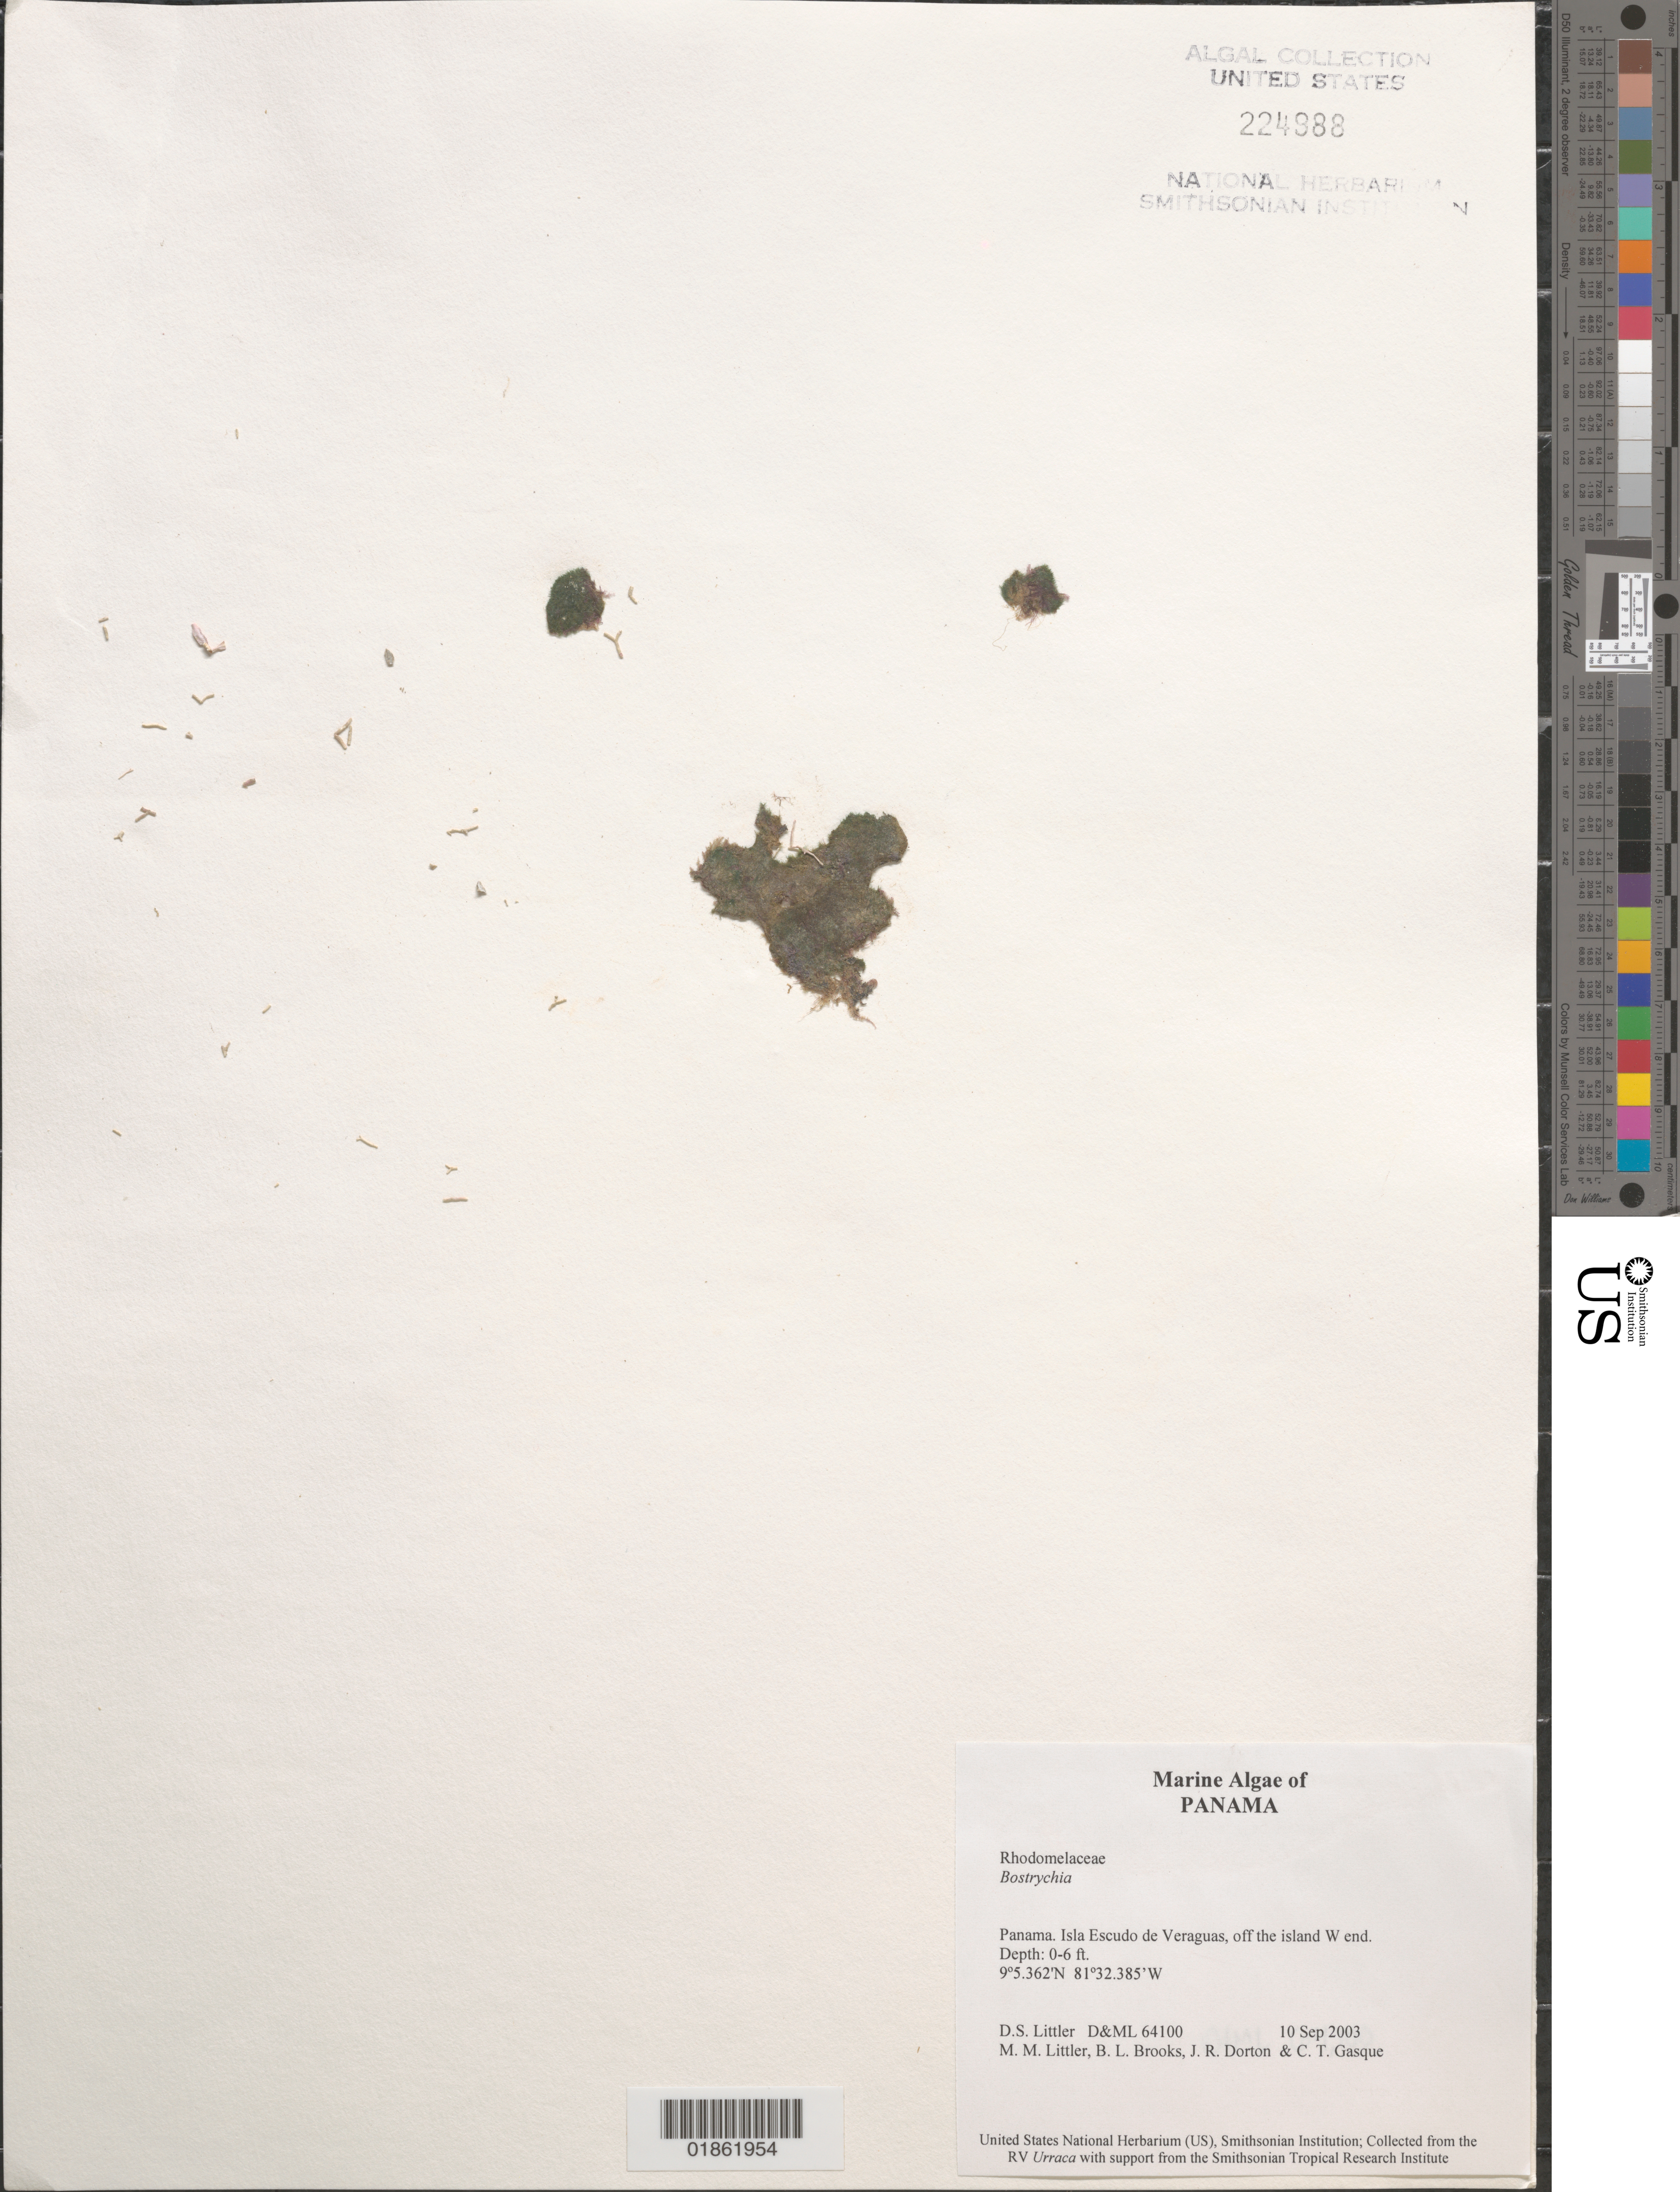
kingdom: Plantae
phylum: Rhodophyta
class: Florideophyceae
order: Ceramiales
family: Rhodomelaceae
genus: Bostrychia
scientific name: Bostrychia sp.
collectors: D. S. Littler, M. M. Littler & C. Gasque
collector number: D&ML 64100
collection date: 2003-09-10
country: Panama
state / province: Ngöbe-Buglé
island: Escudo de Veraguas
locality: Isla Escudo de Veraguas. Snorkling W side.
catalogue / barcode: US 224988